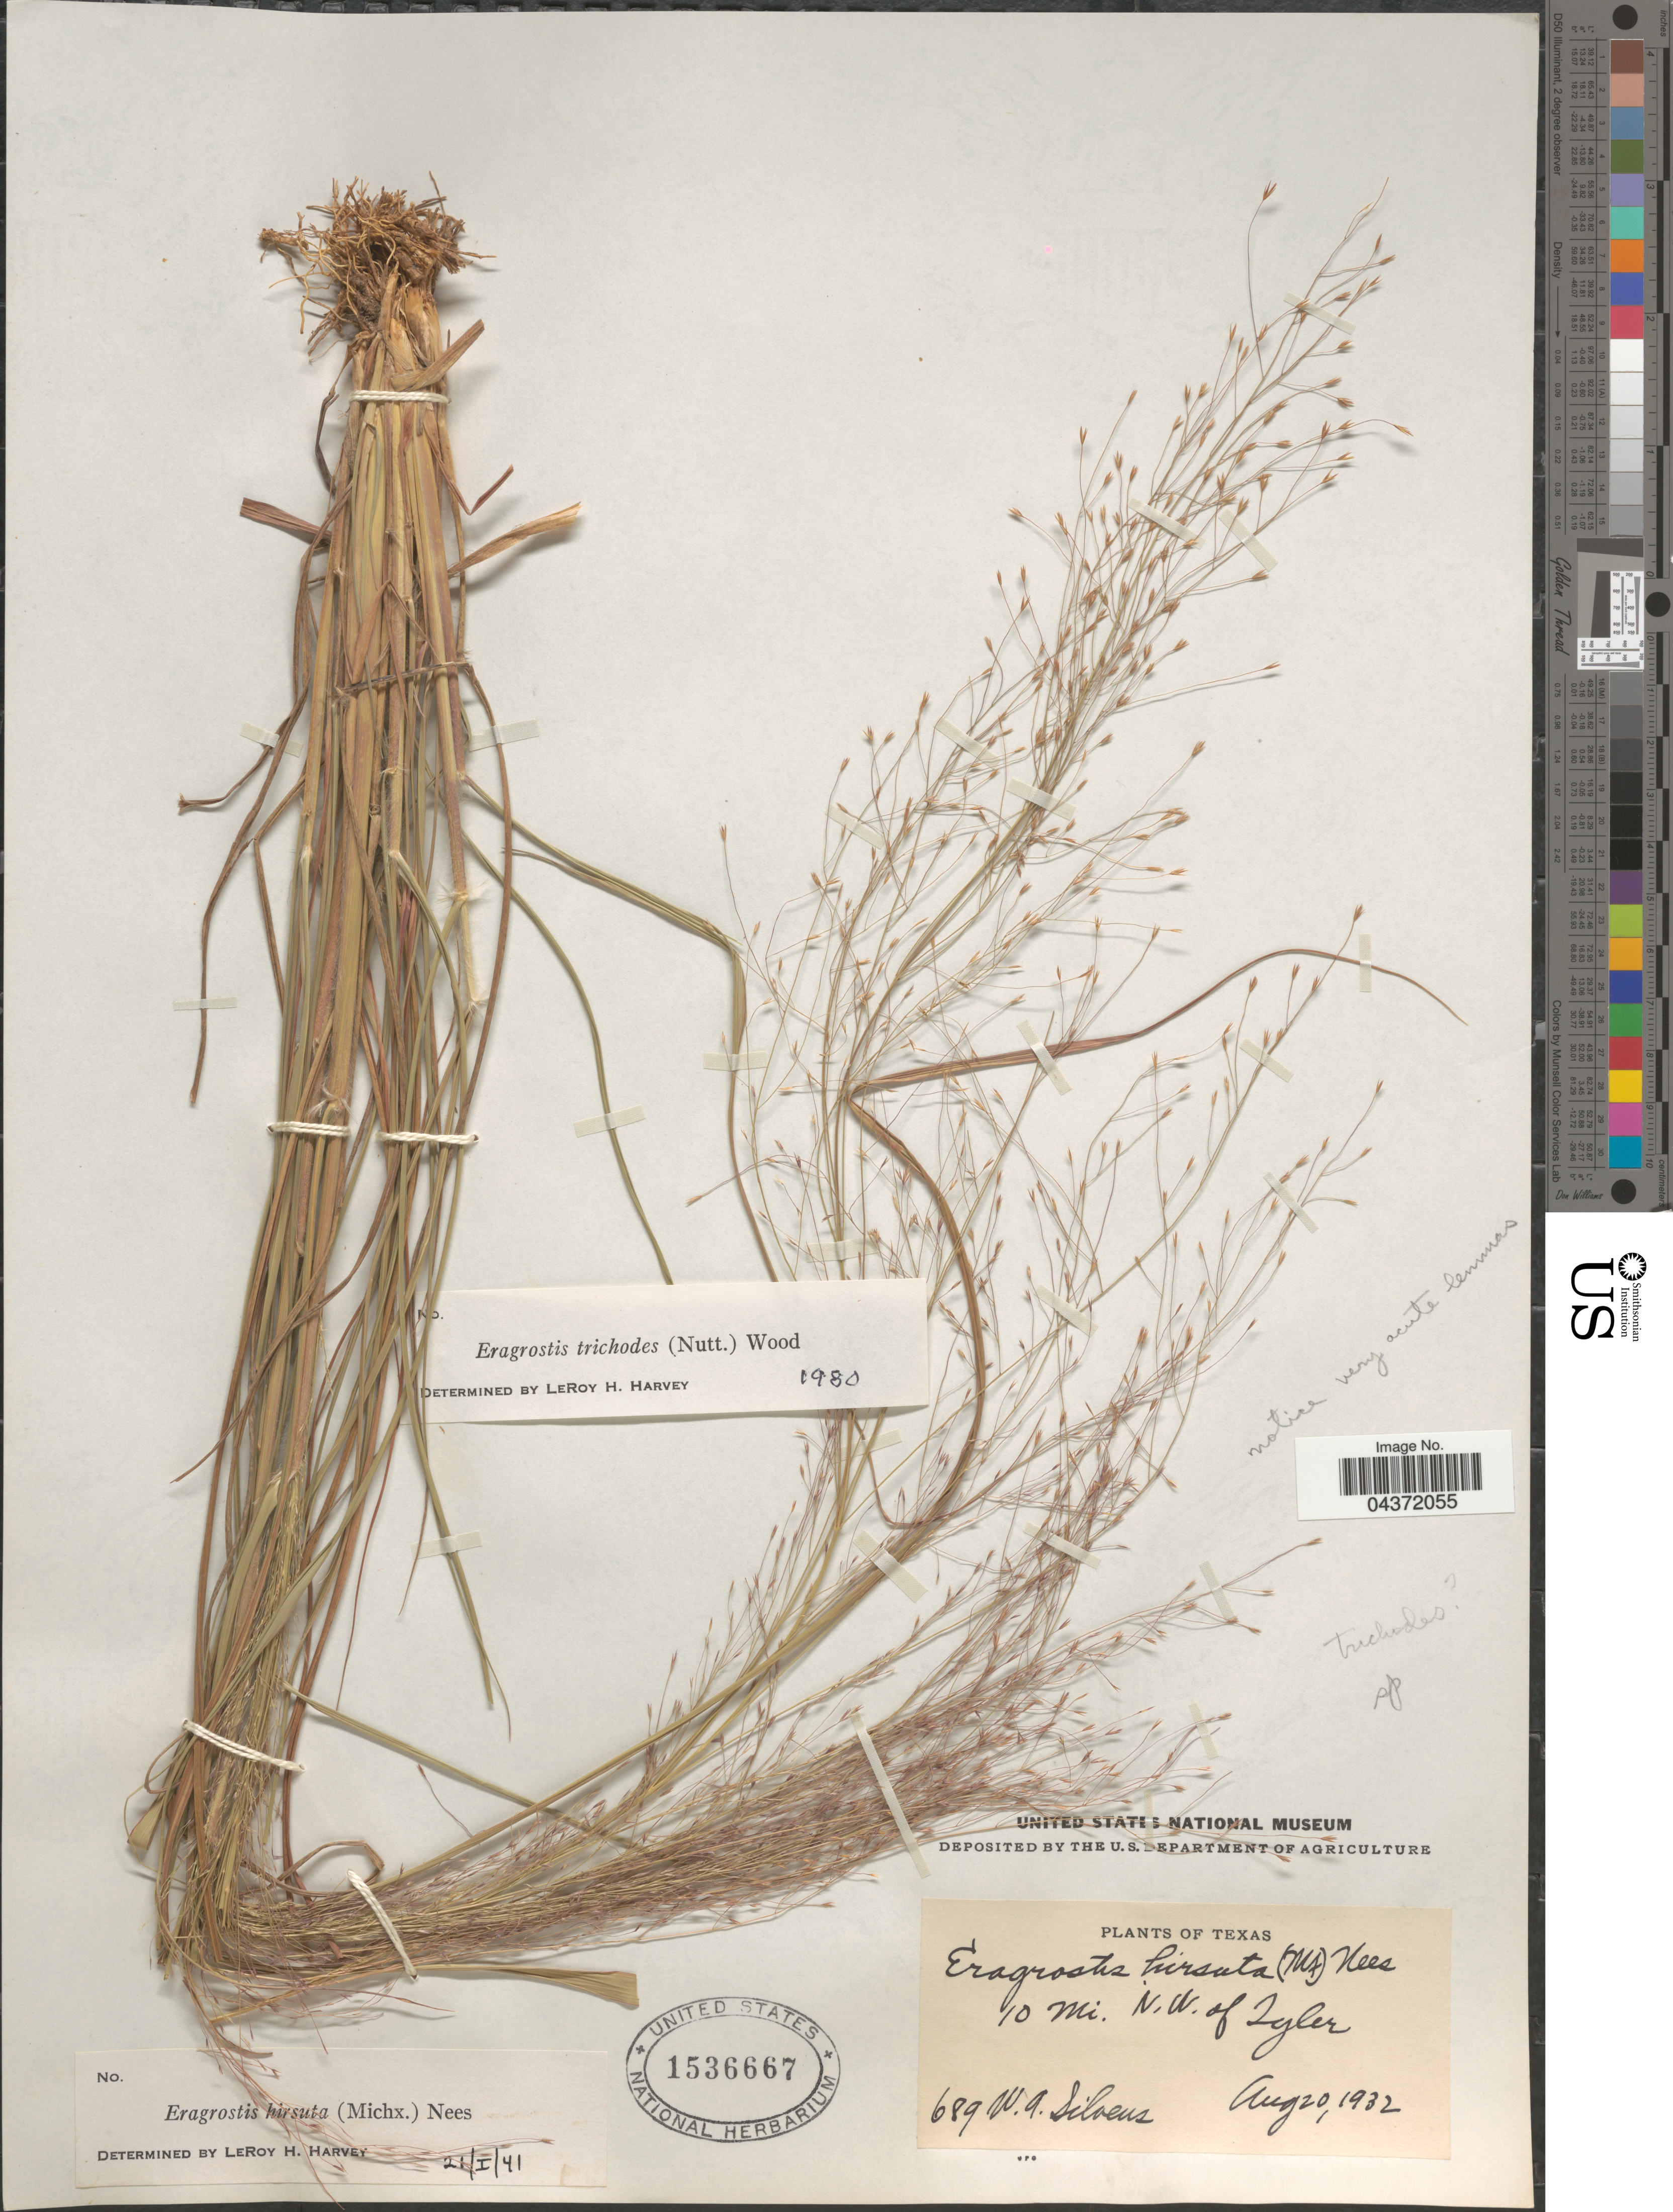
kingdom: Plantae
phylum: Tracheophyta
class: Liliopsida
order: Poales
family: Poaceae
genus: Eragrostis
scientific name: Eragrostis trichodes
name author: (Nutt.) Alph. Wood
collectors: W. Silveus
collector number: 689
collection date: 1932-08-20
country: United States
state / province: Texas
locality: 10 mi. N.W. of Tyler.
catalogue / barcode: US 1536667